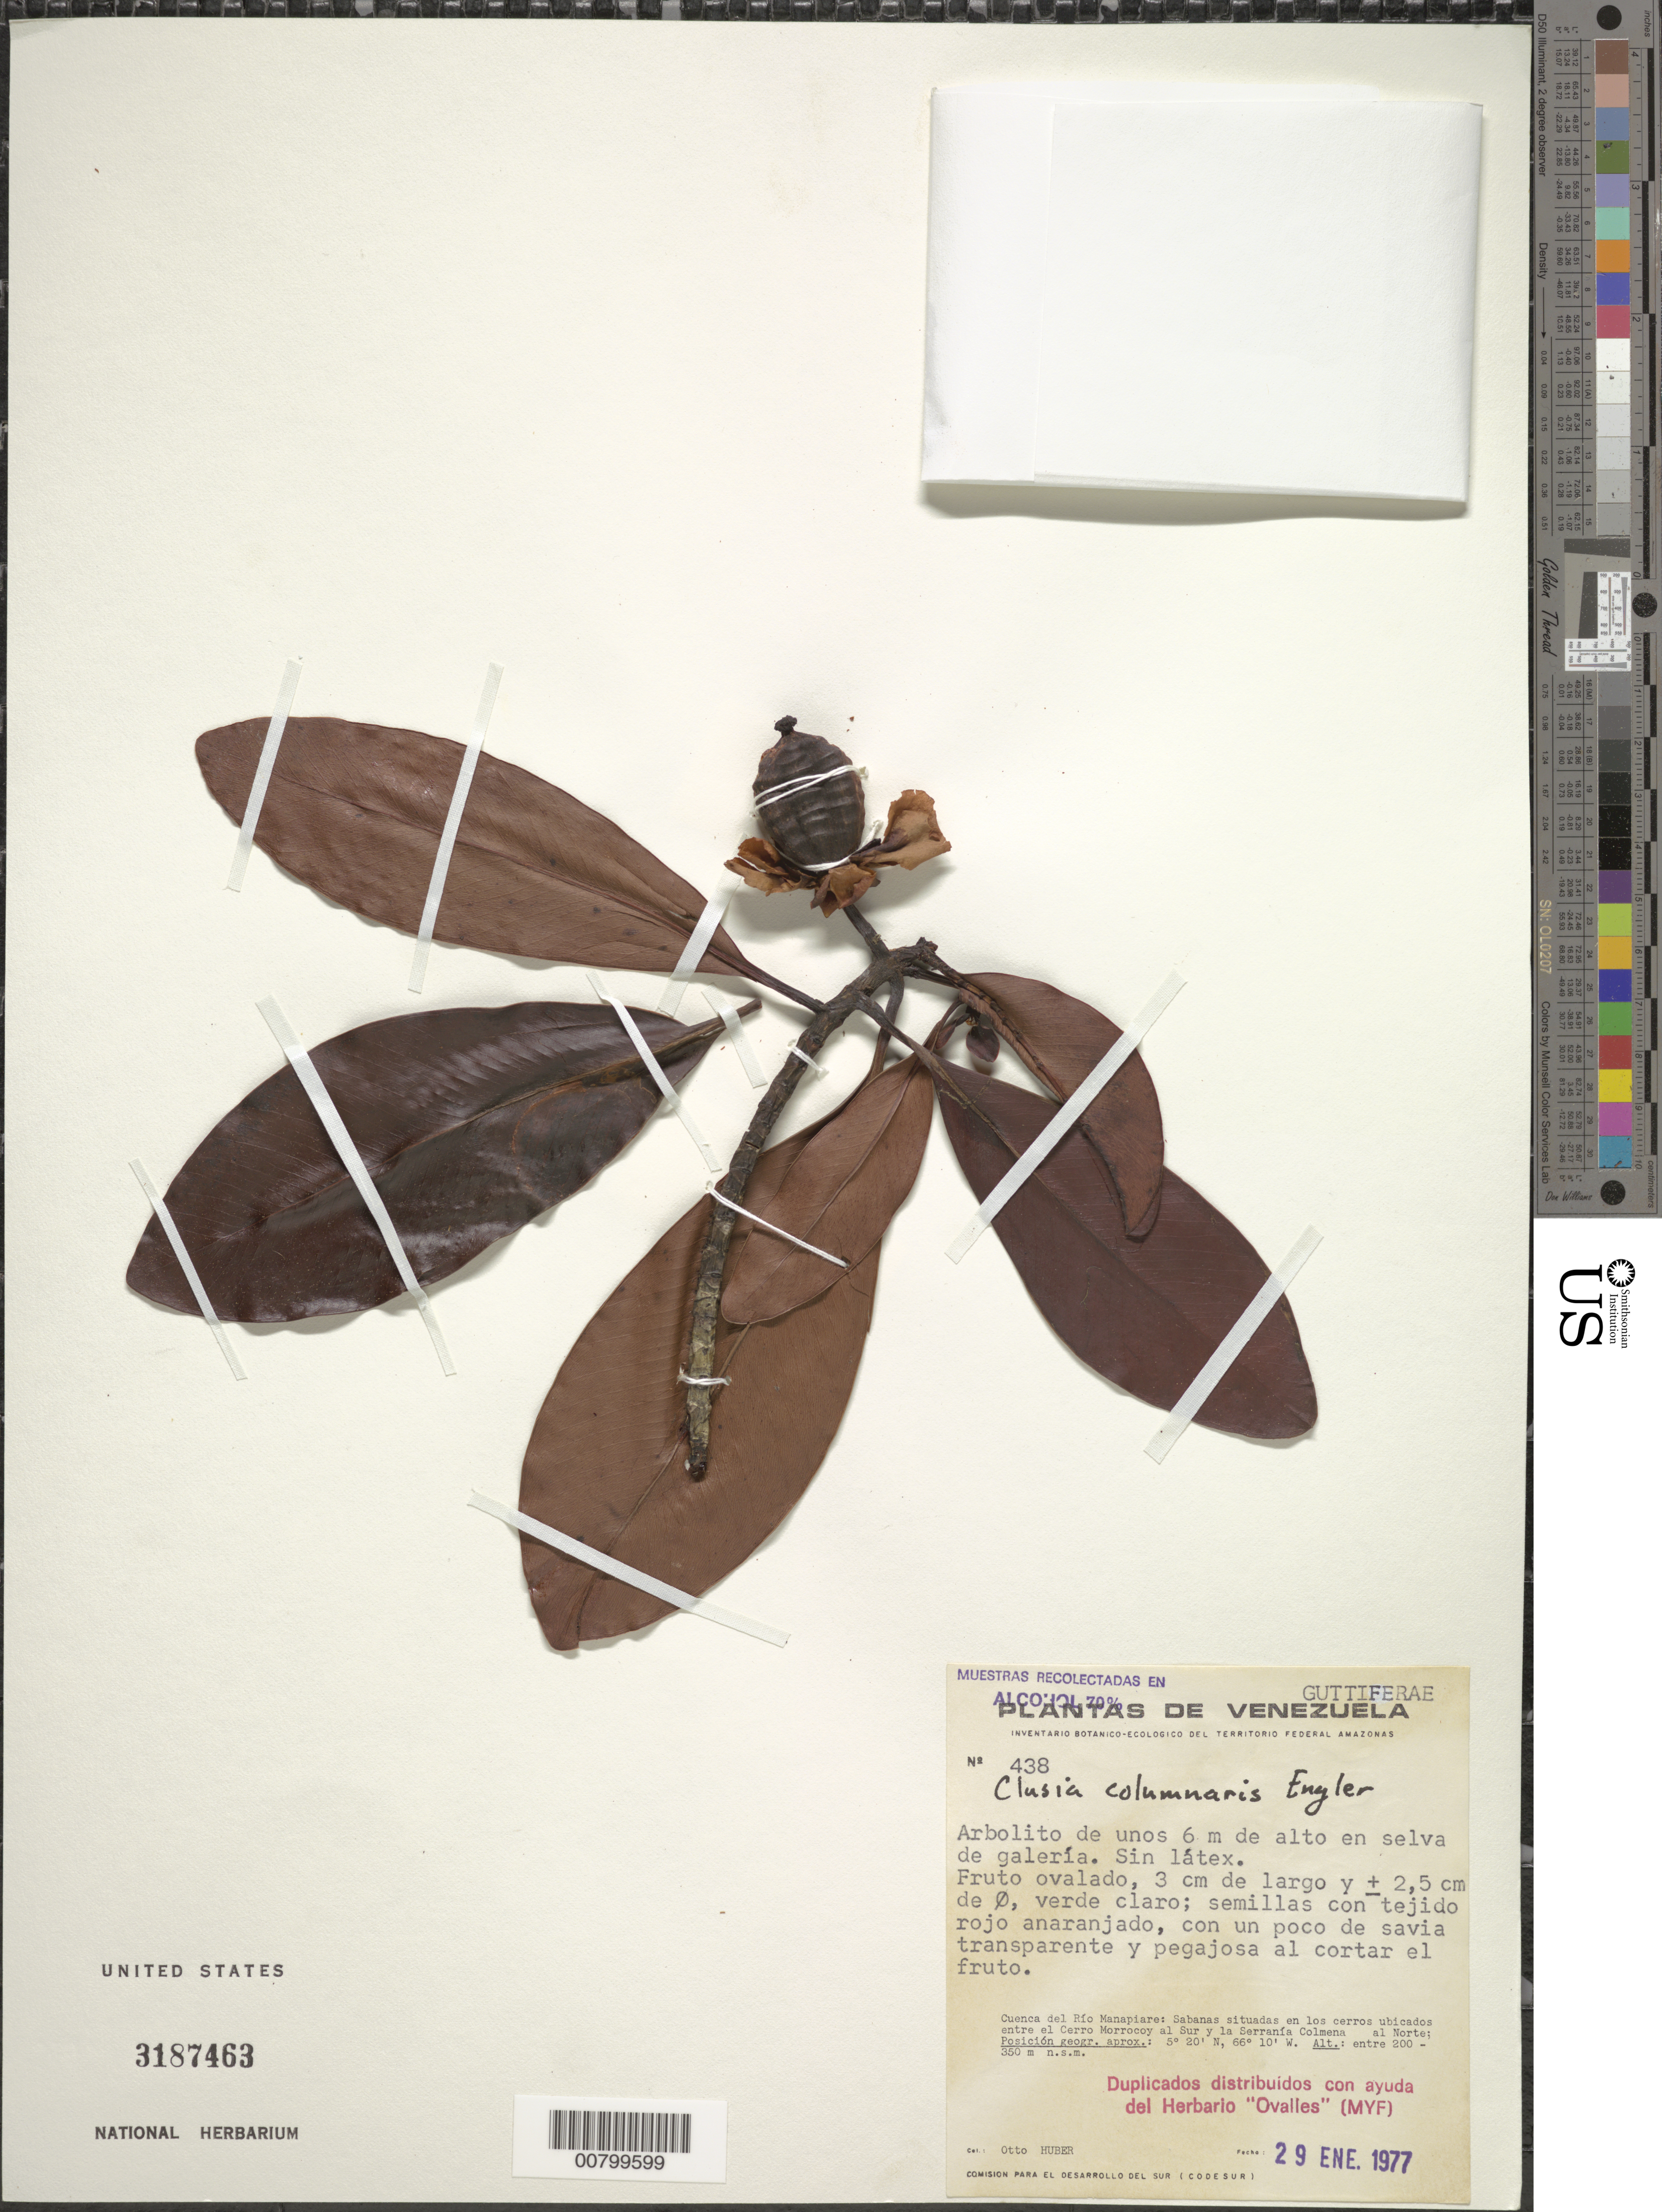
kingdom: Plantae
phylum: Tracheophyta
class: Magnoliopsida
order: Malpighiales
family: Clusiaceae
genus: Clusia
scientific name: Clusia columnaris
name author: Engl.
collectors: O. Huber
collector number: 438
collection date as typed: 29-Jan-77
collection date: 1977-01-29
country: Venezuela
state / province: Amazonas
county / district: Atures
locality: Río Manapiare, cuenca, entre el Cerro Morrocoy al Sur y La Serrania Colmena al Norte.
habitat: Sabanas situadas en los cerros ubicados; en selva de galeria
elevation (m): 200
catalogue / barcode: US 3187463